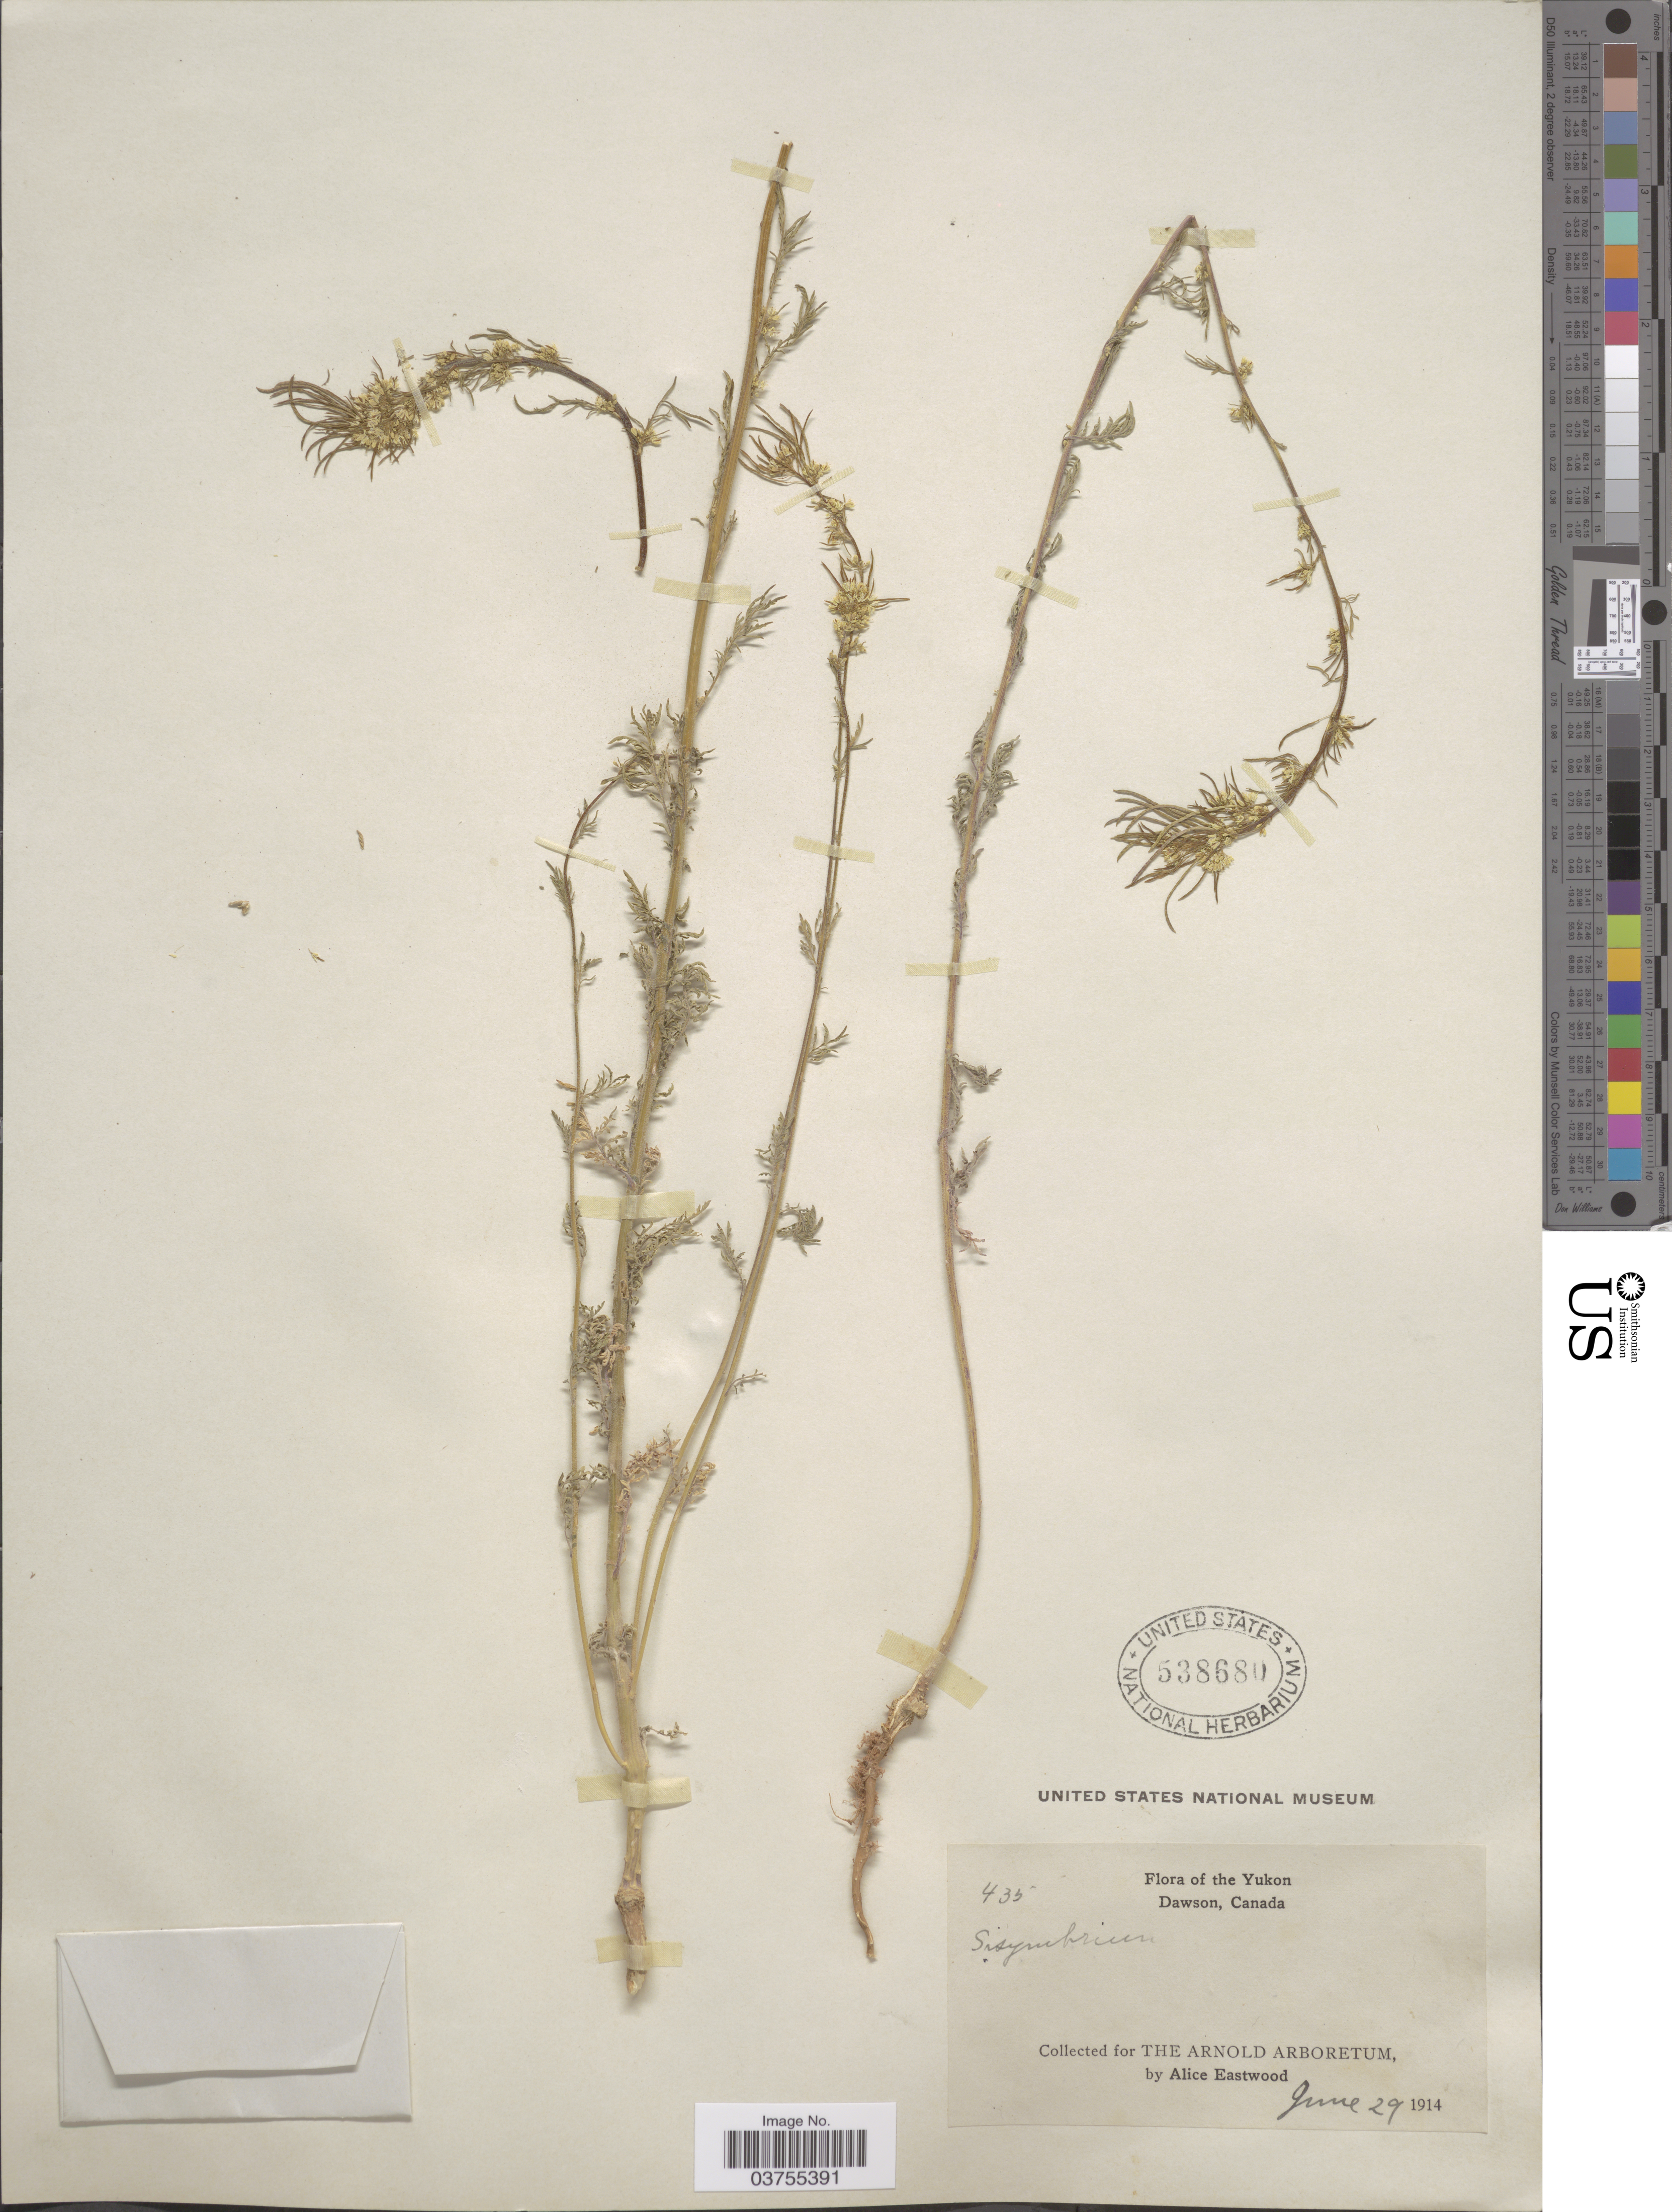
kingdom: Plantae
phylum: Tracheophyta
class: Magnoliopsida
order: Brassicales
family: Brassicaceae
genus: Descurainia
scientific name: Descurainia sophioides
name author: (Fisch.) O.E. Schultz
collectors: A. Eastwood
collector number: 435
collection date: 1914-06-29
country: Canada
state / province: Yukon Territory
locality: Dawson.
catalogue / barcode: US 538680